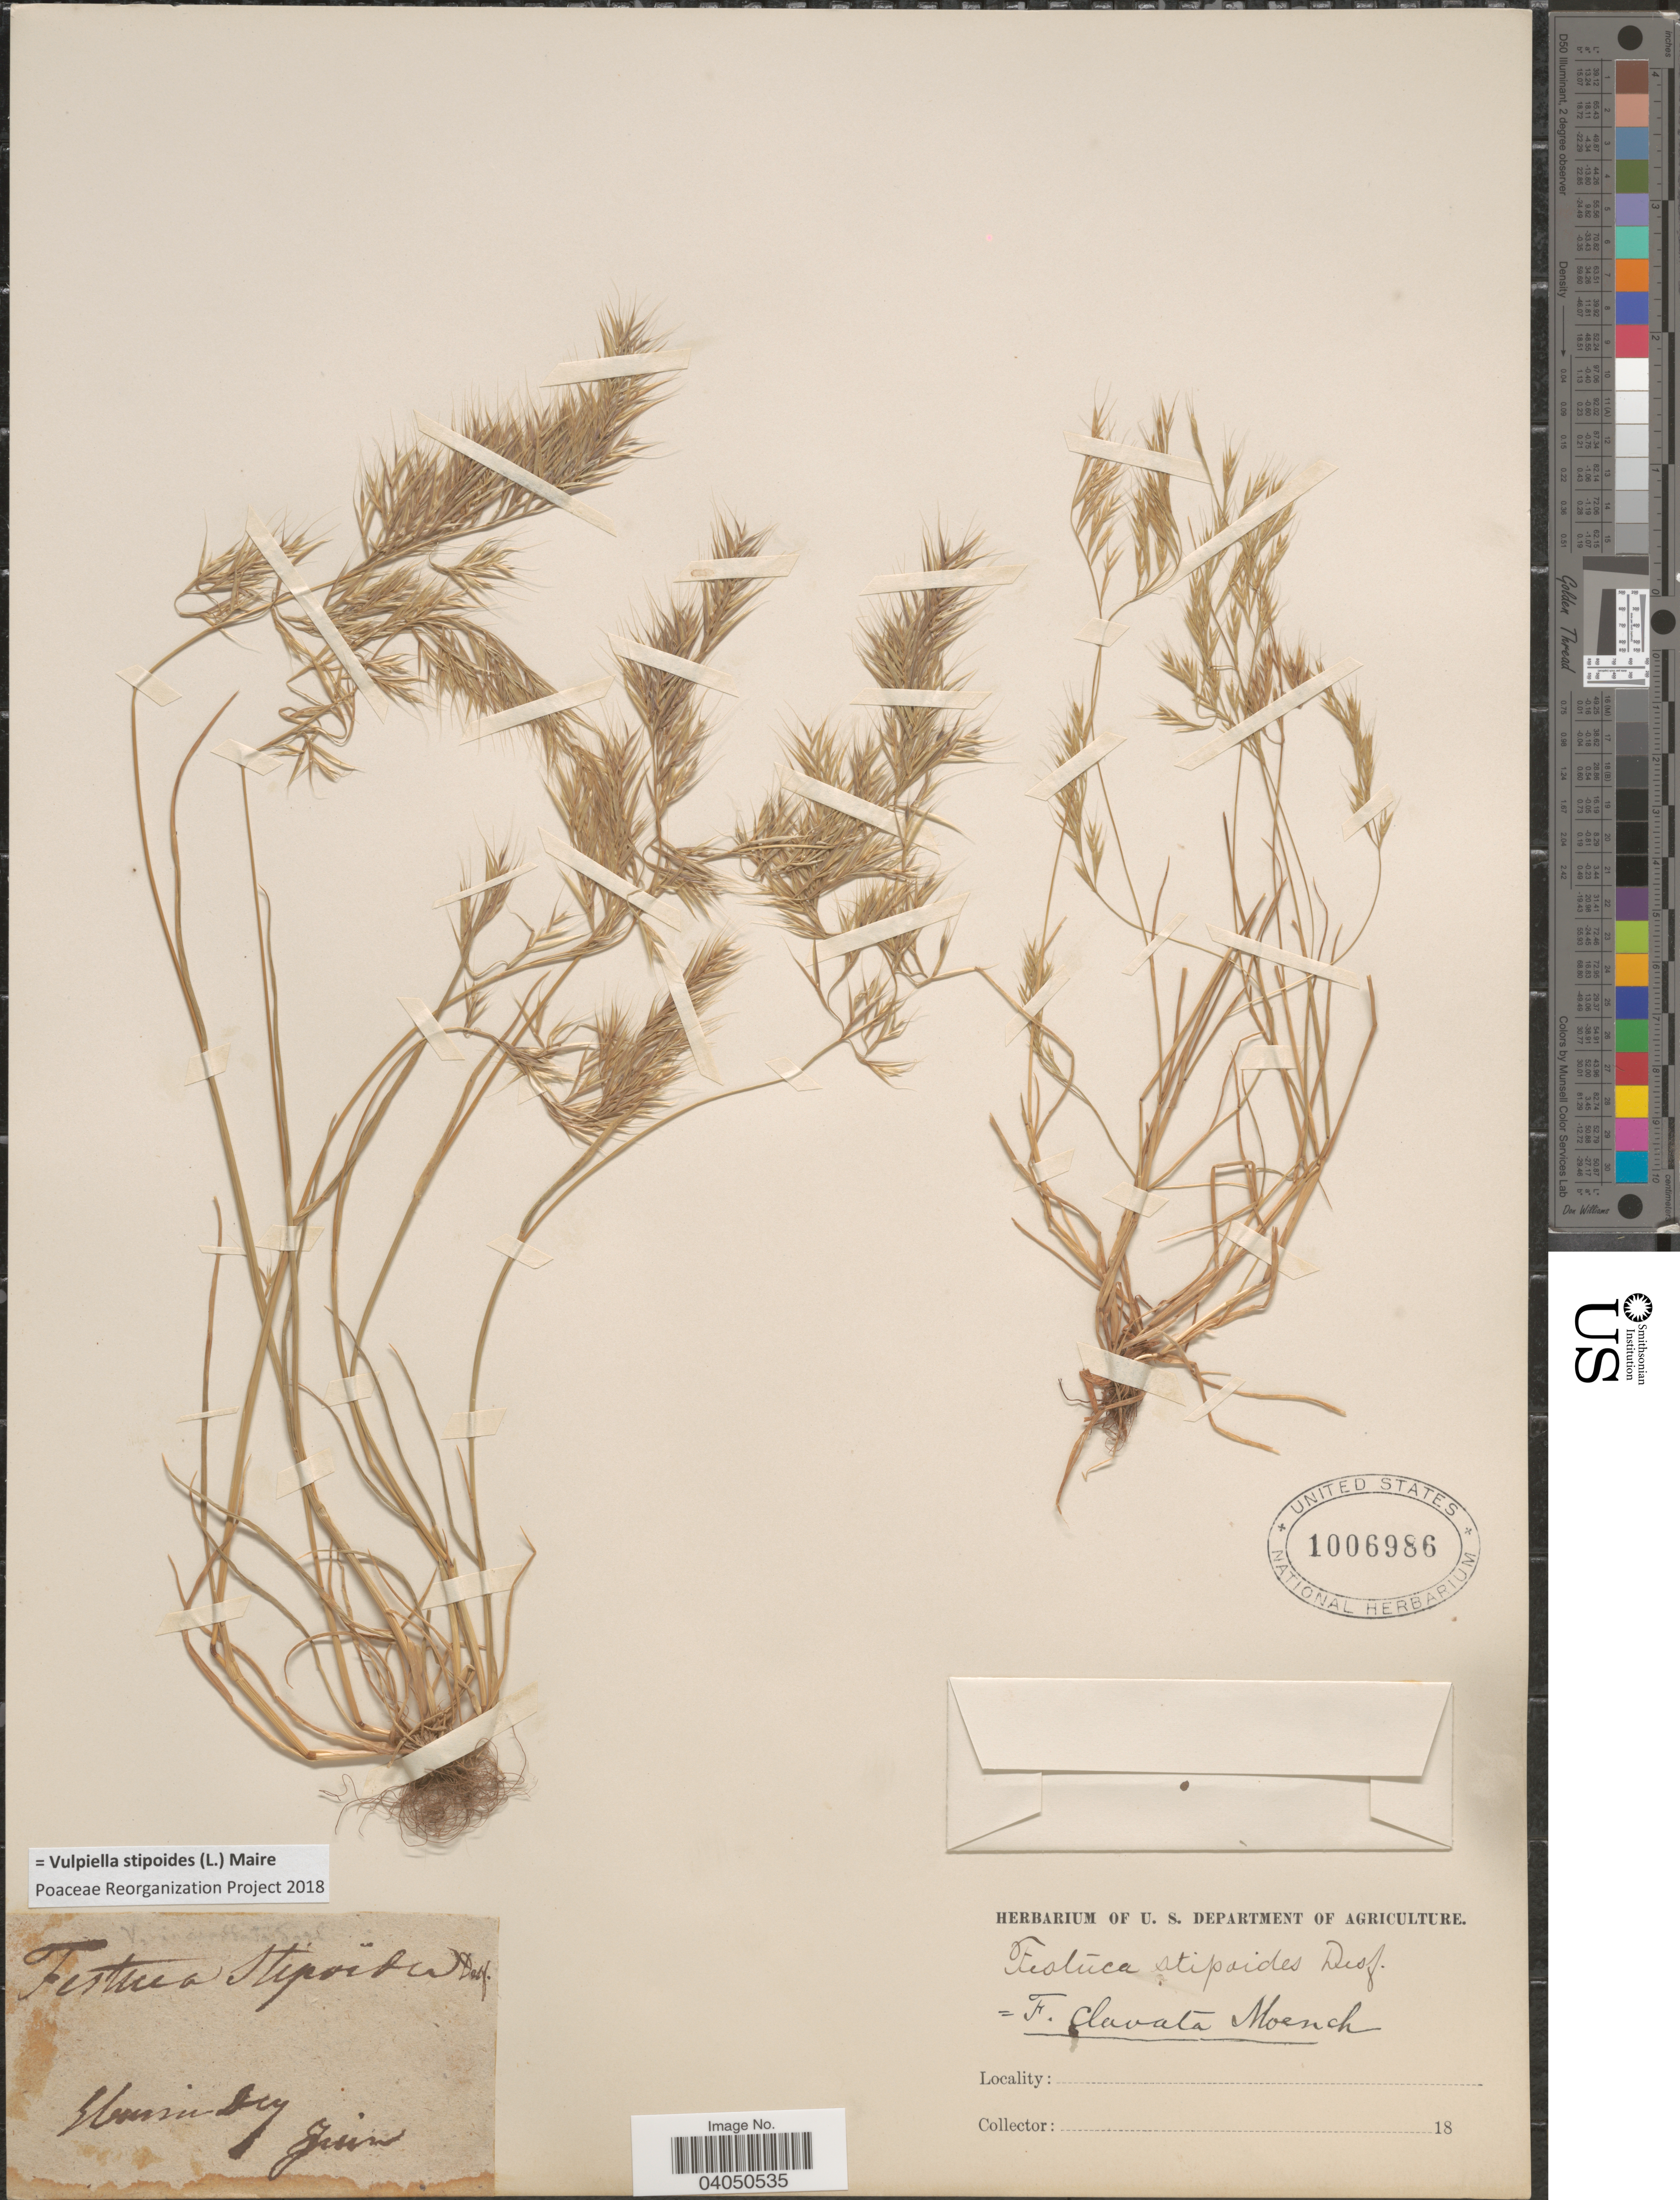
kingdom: Plantae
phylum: Tracheophyta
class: Liliopsida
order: Poales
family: Poaceae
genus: Vulpiella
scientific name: Vulpiella stipoides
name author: (L.) Maire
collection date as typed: Juin 18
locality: Elunindy [unsure placement]. [interpreted]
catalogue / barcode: US 1006986